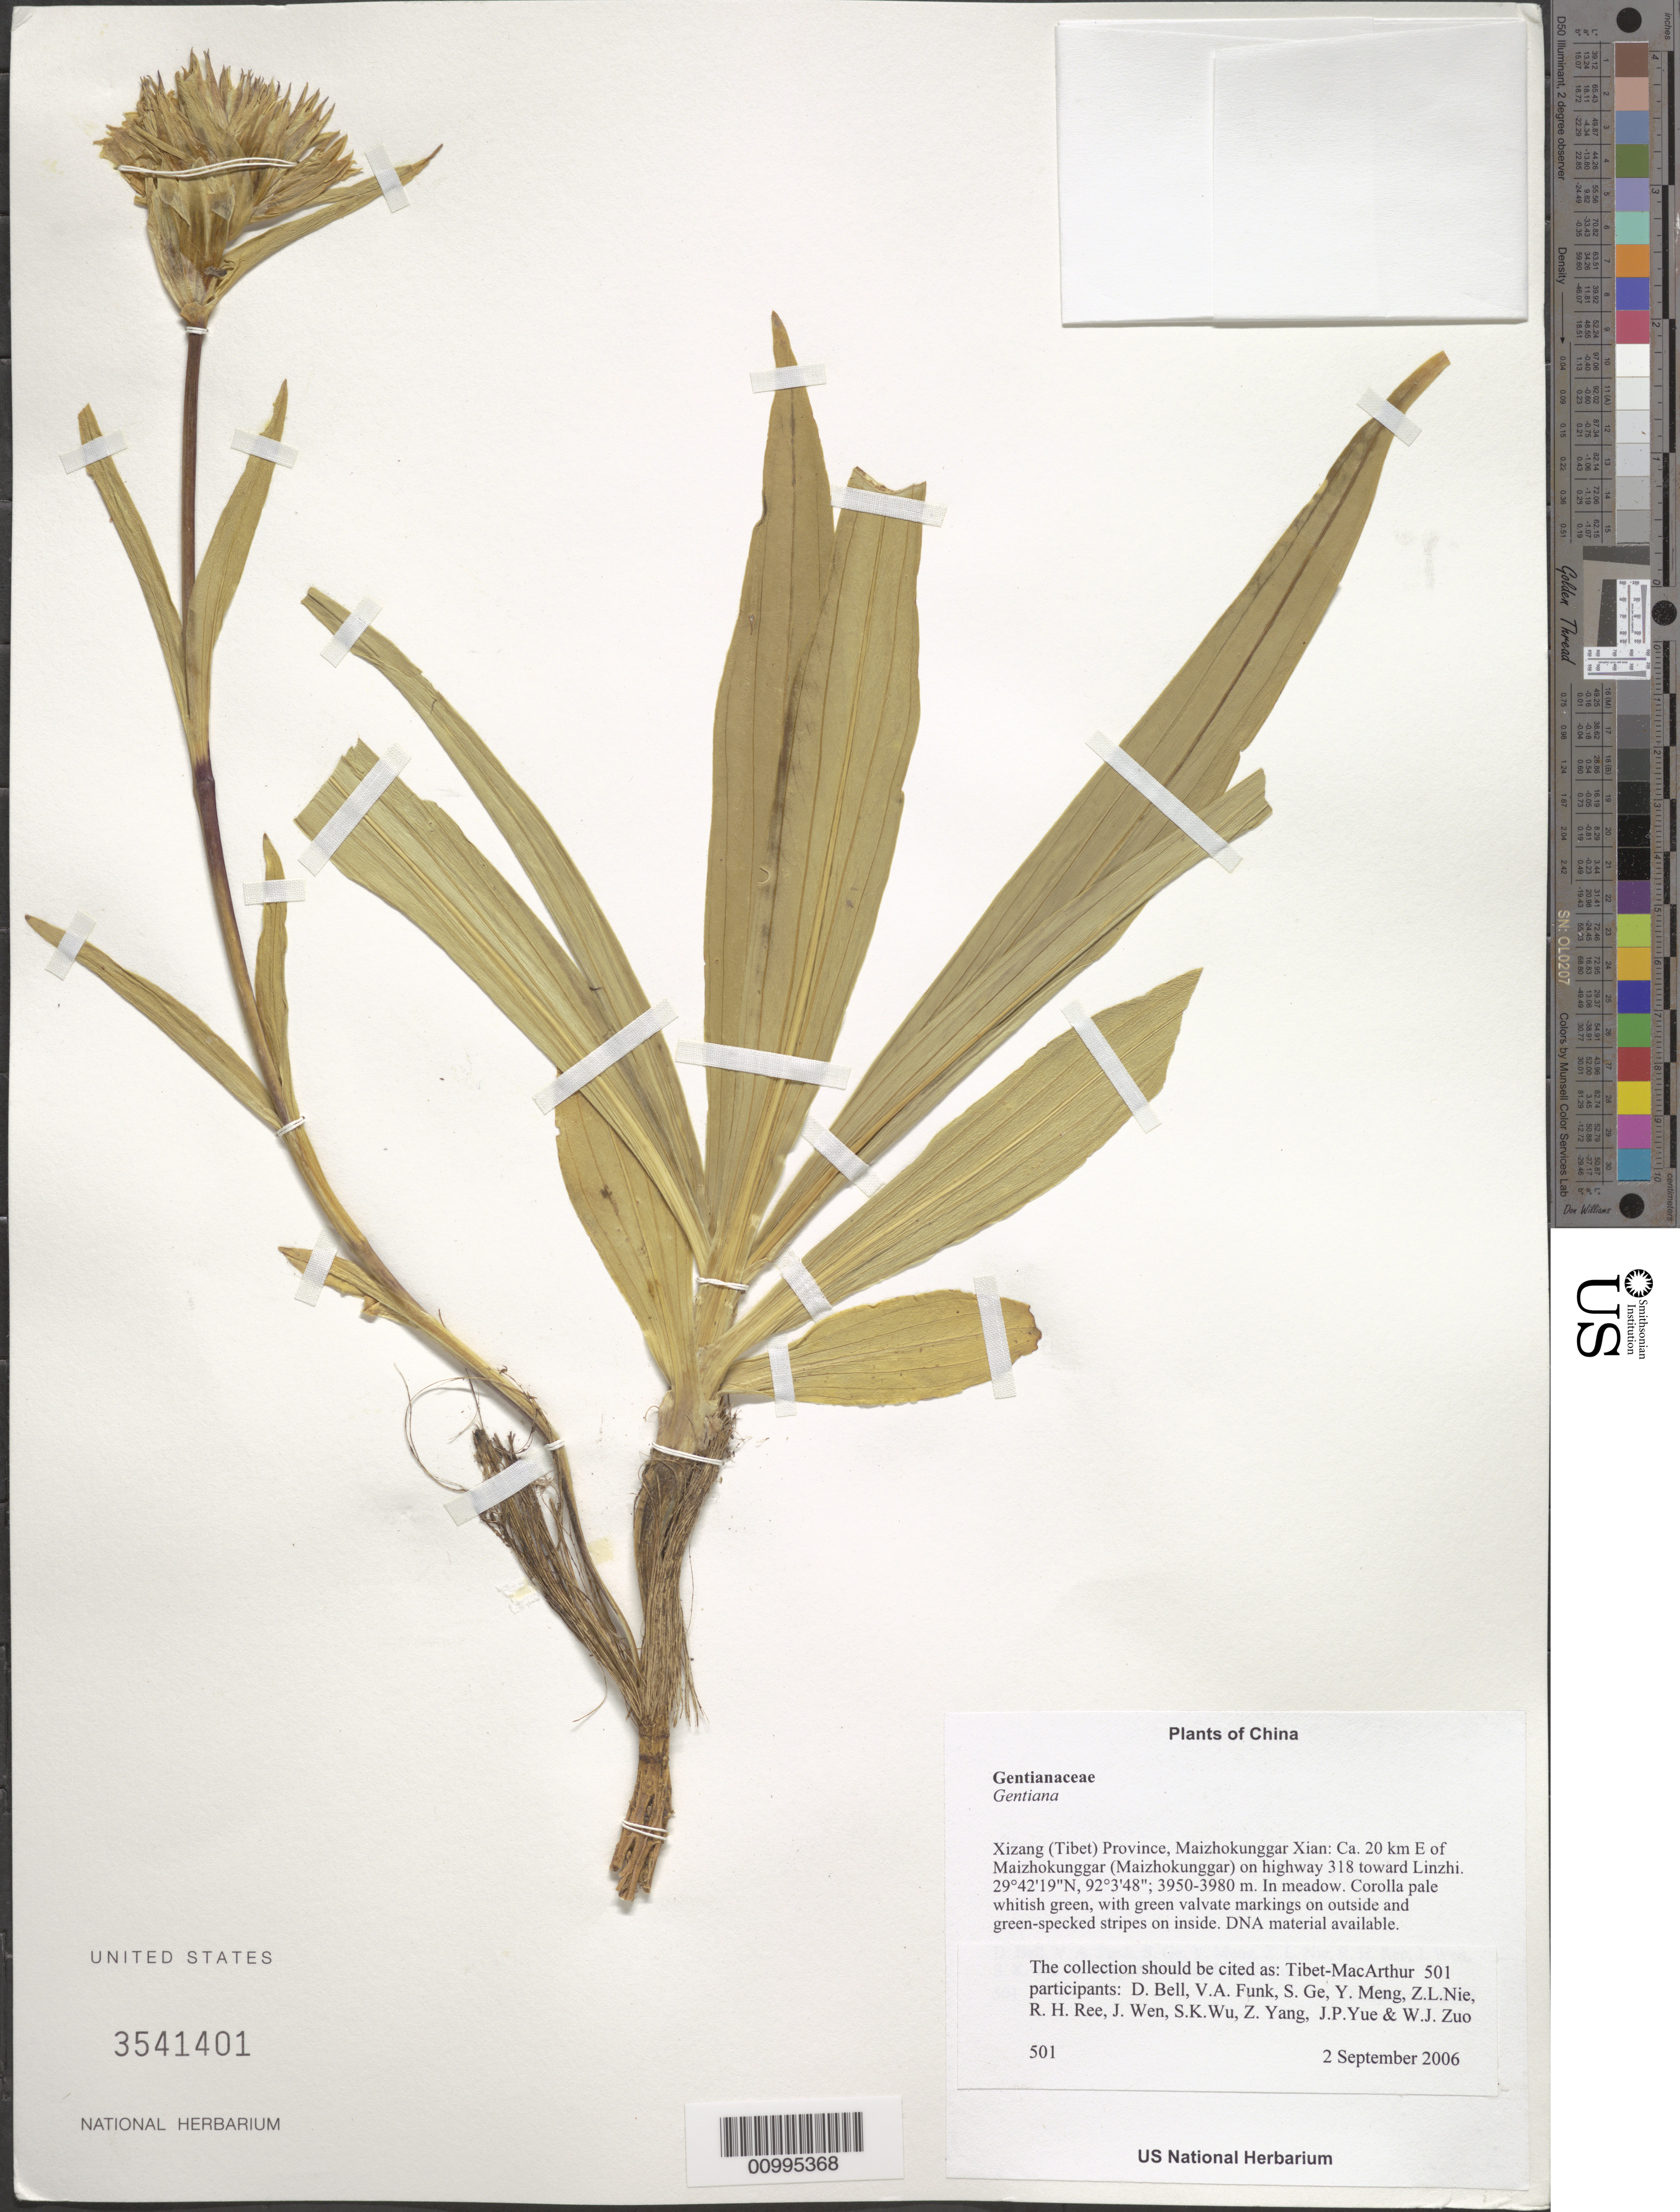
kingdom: Plantae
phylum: Tracheophyta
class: Magnoliopsida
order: Gentianales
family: Gentianaceae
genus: Gentiana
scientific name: Gentiana sp.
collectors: Tibet-MacArthur, D. A. Bell, V. Funk, S. Ge, Y. Meng, Z. Nie, R. Ree, J. Wen, S. K. Wu, Z. Yang, J. Yue & W. Zuo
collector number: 501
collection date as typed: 02 Sep 2006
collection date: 2006-09-02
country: China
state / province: Xizang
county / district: Maizhokunggar Xian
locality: Ca. 20 km E of Maizhokunggar on highway 318 toward Linzhi.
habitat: Grazed Kobresia meadows with scattered shrubs of Salix, Potentilla fruticosa, and Berberis, with Betula thickets above on slope. In meadow.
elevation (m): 3950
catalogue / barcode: US 3541401